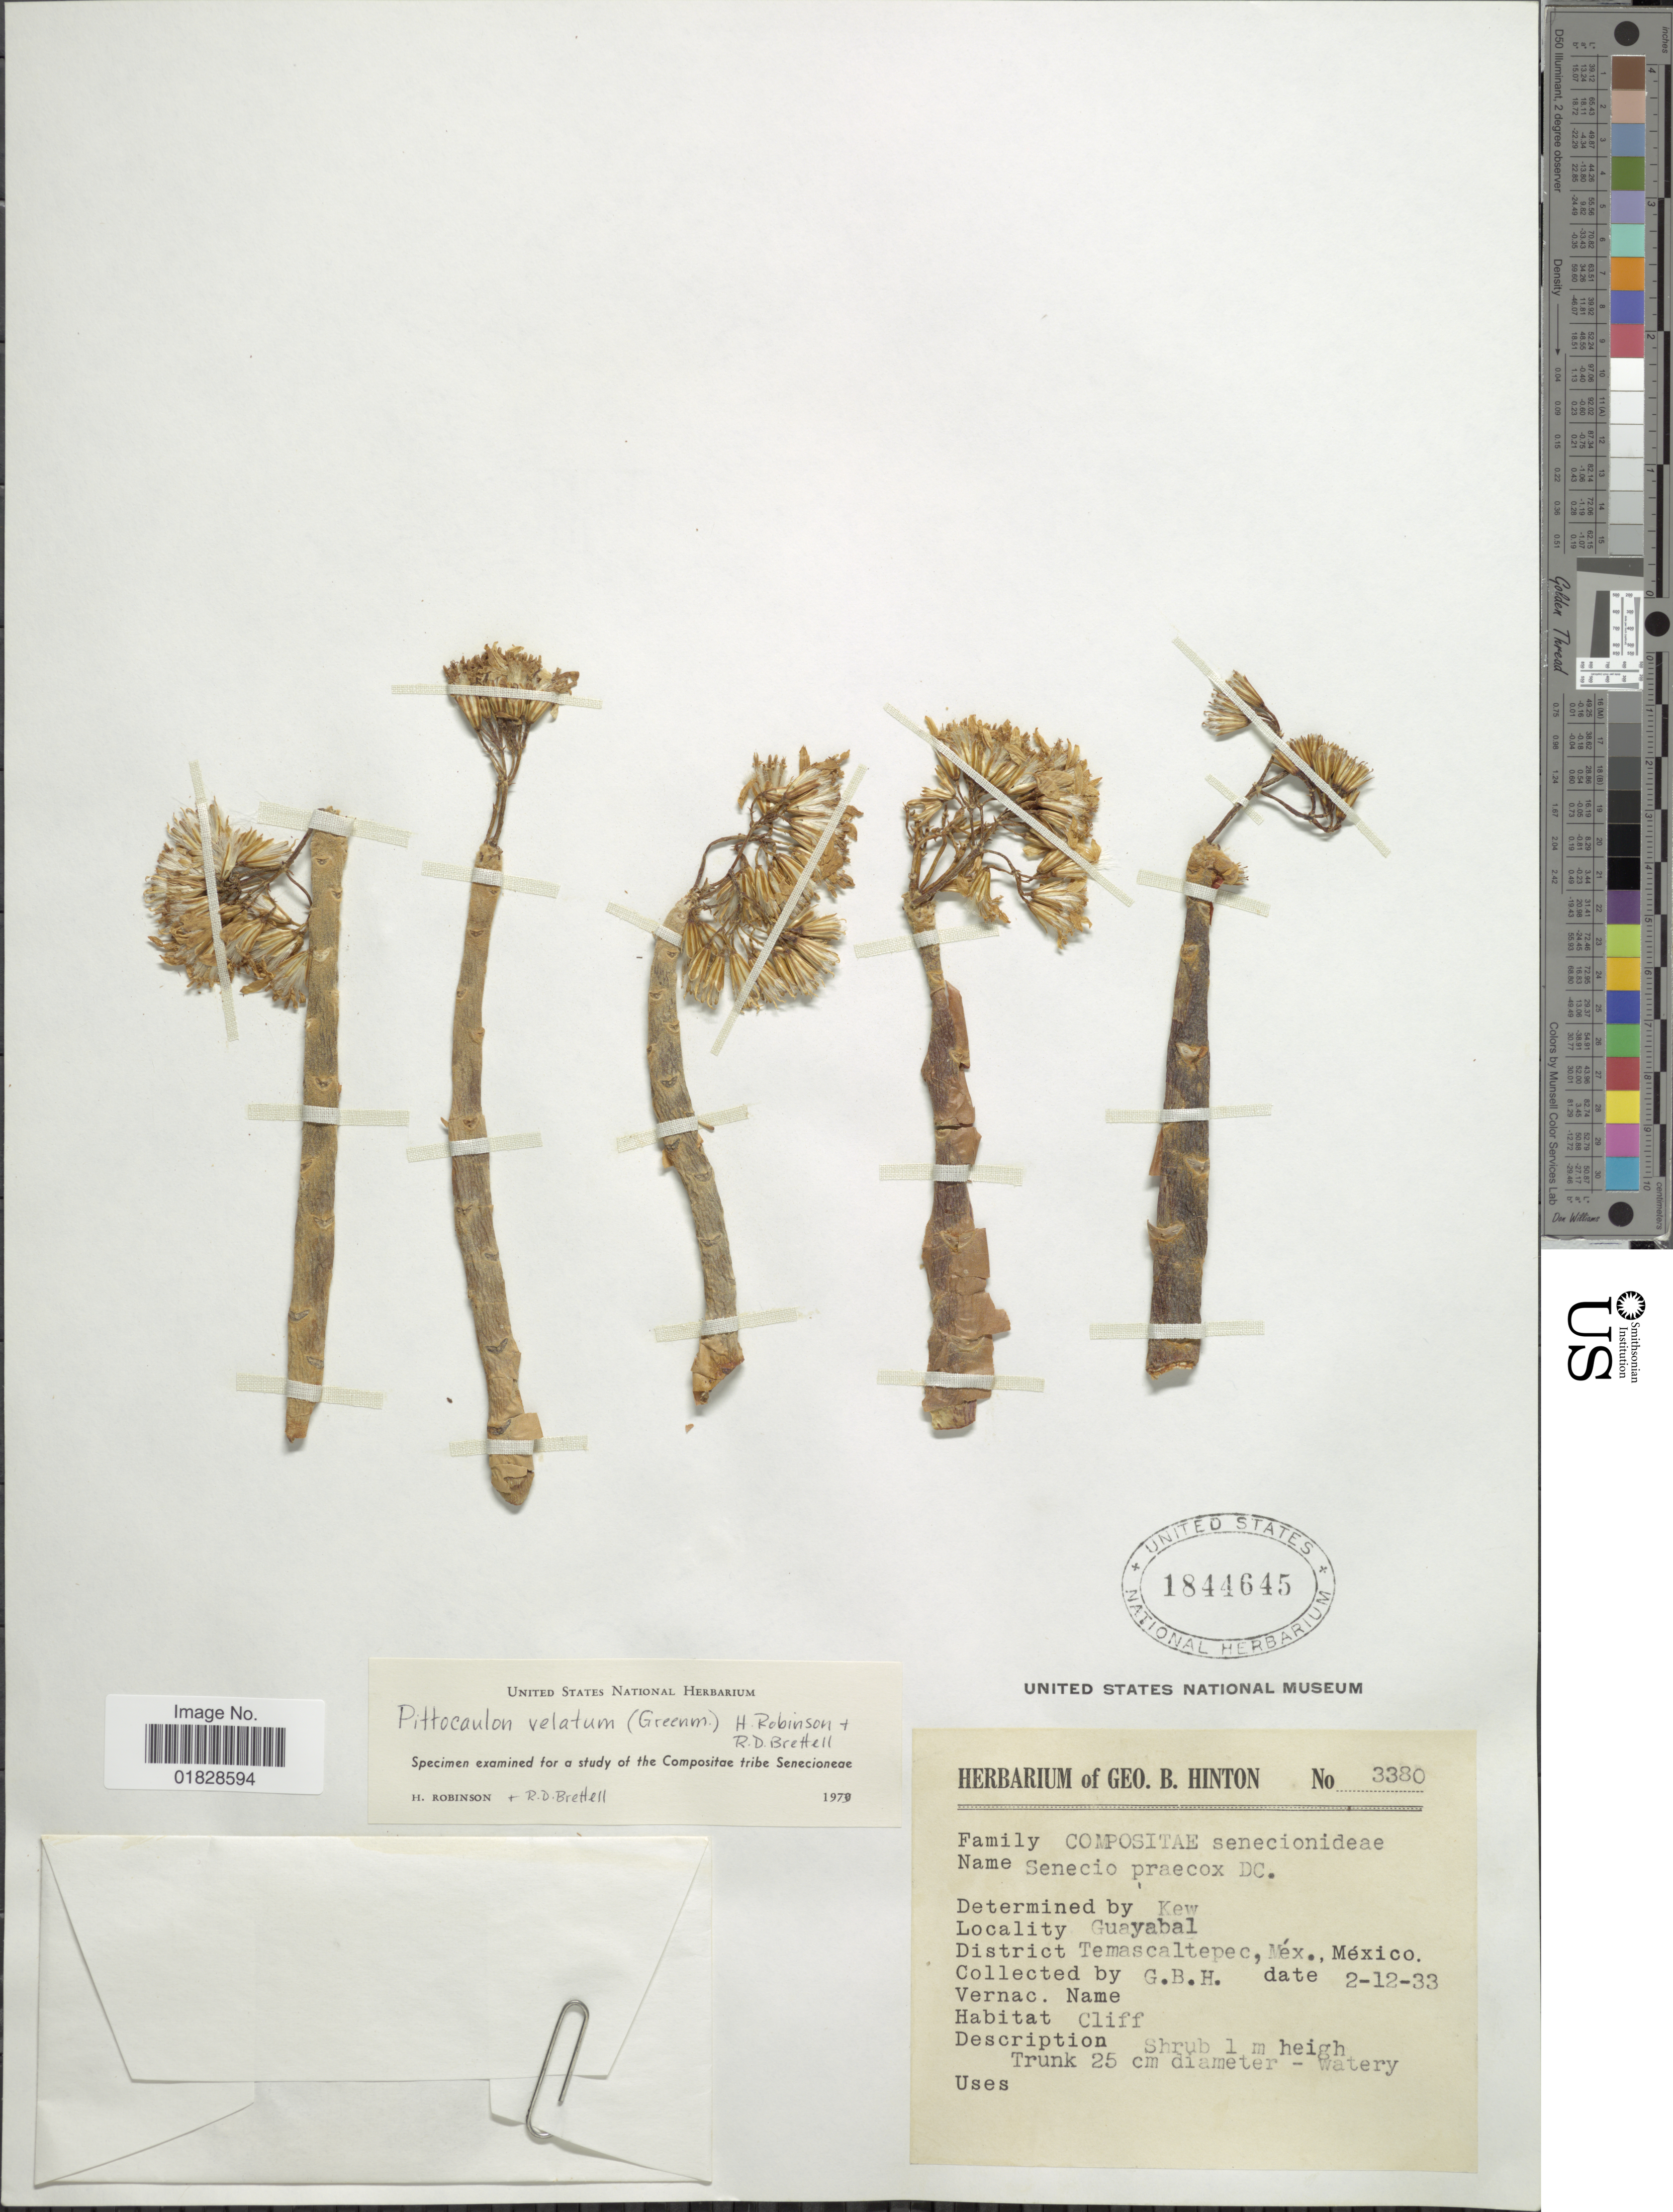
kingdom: Plantae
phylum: Tracheophyta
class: Magnoliopsida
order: Asterales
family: Asteraceae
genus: Pittocaulon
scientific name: Pittocaulon velatum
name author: (Greenm.) H. Rob. & Brettell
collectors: G. B. Hinton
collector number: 3380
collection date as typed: Transcribed d/m/y: 12/2/33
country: Mexico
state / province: México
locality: Guayabal. District Temascaltepec, Méx., México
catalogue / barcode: US 1844645